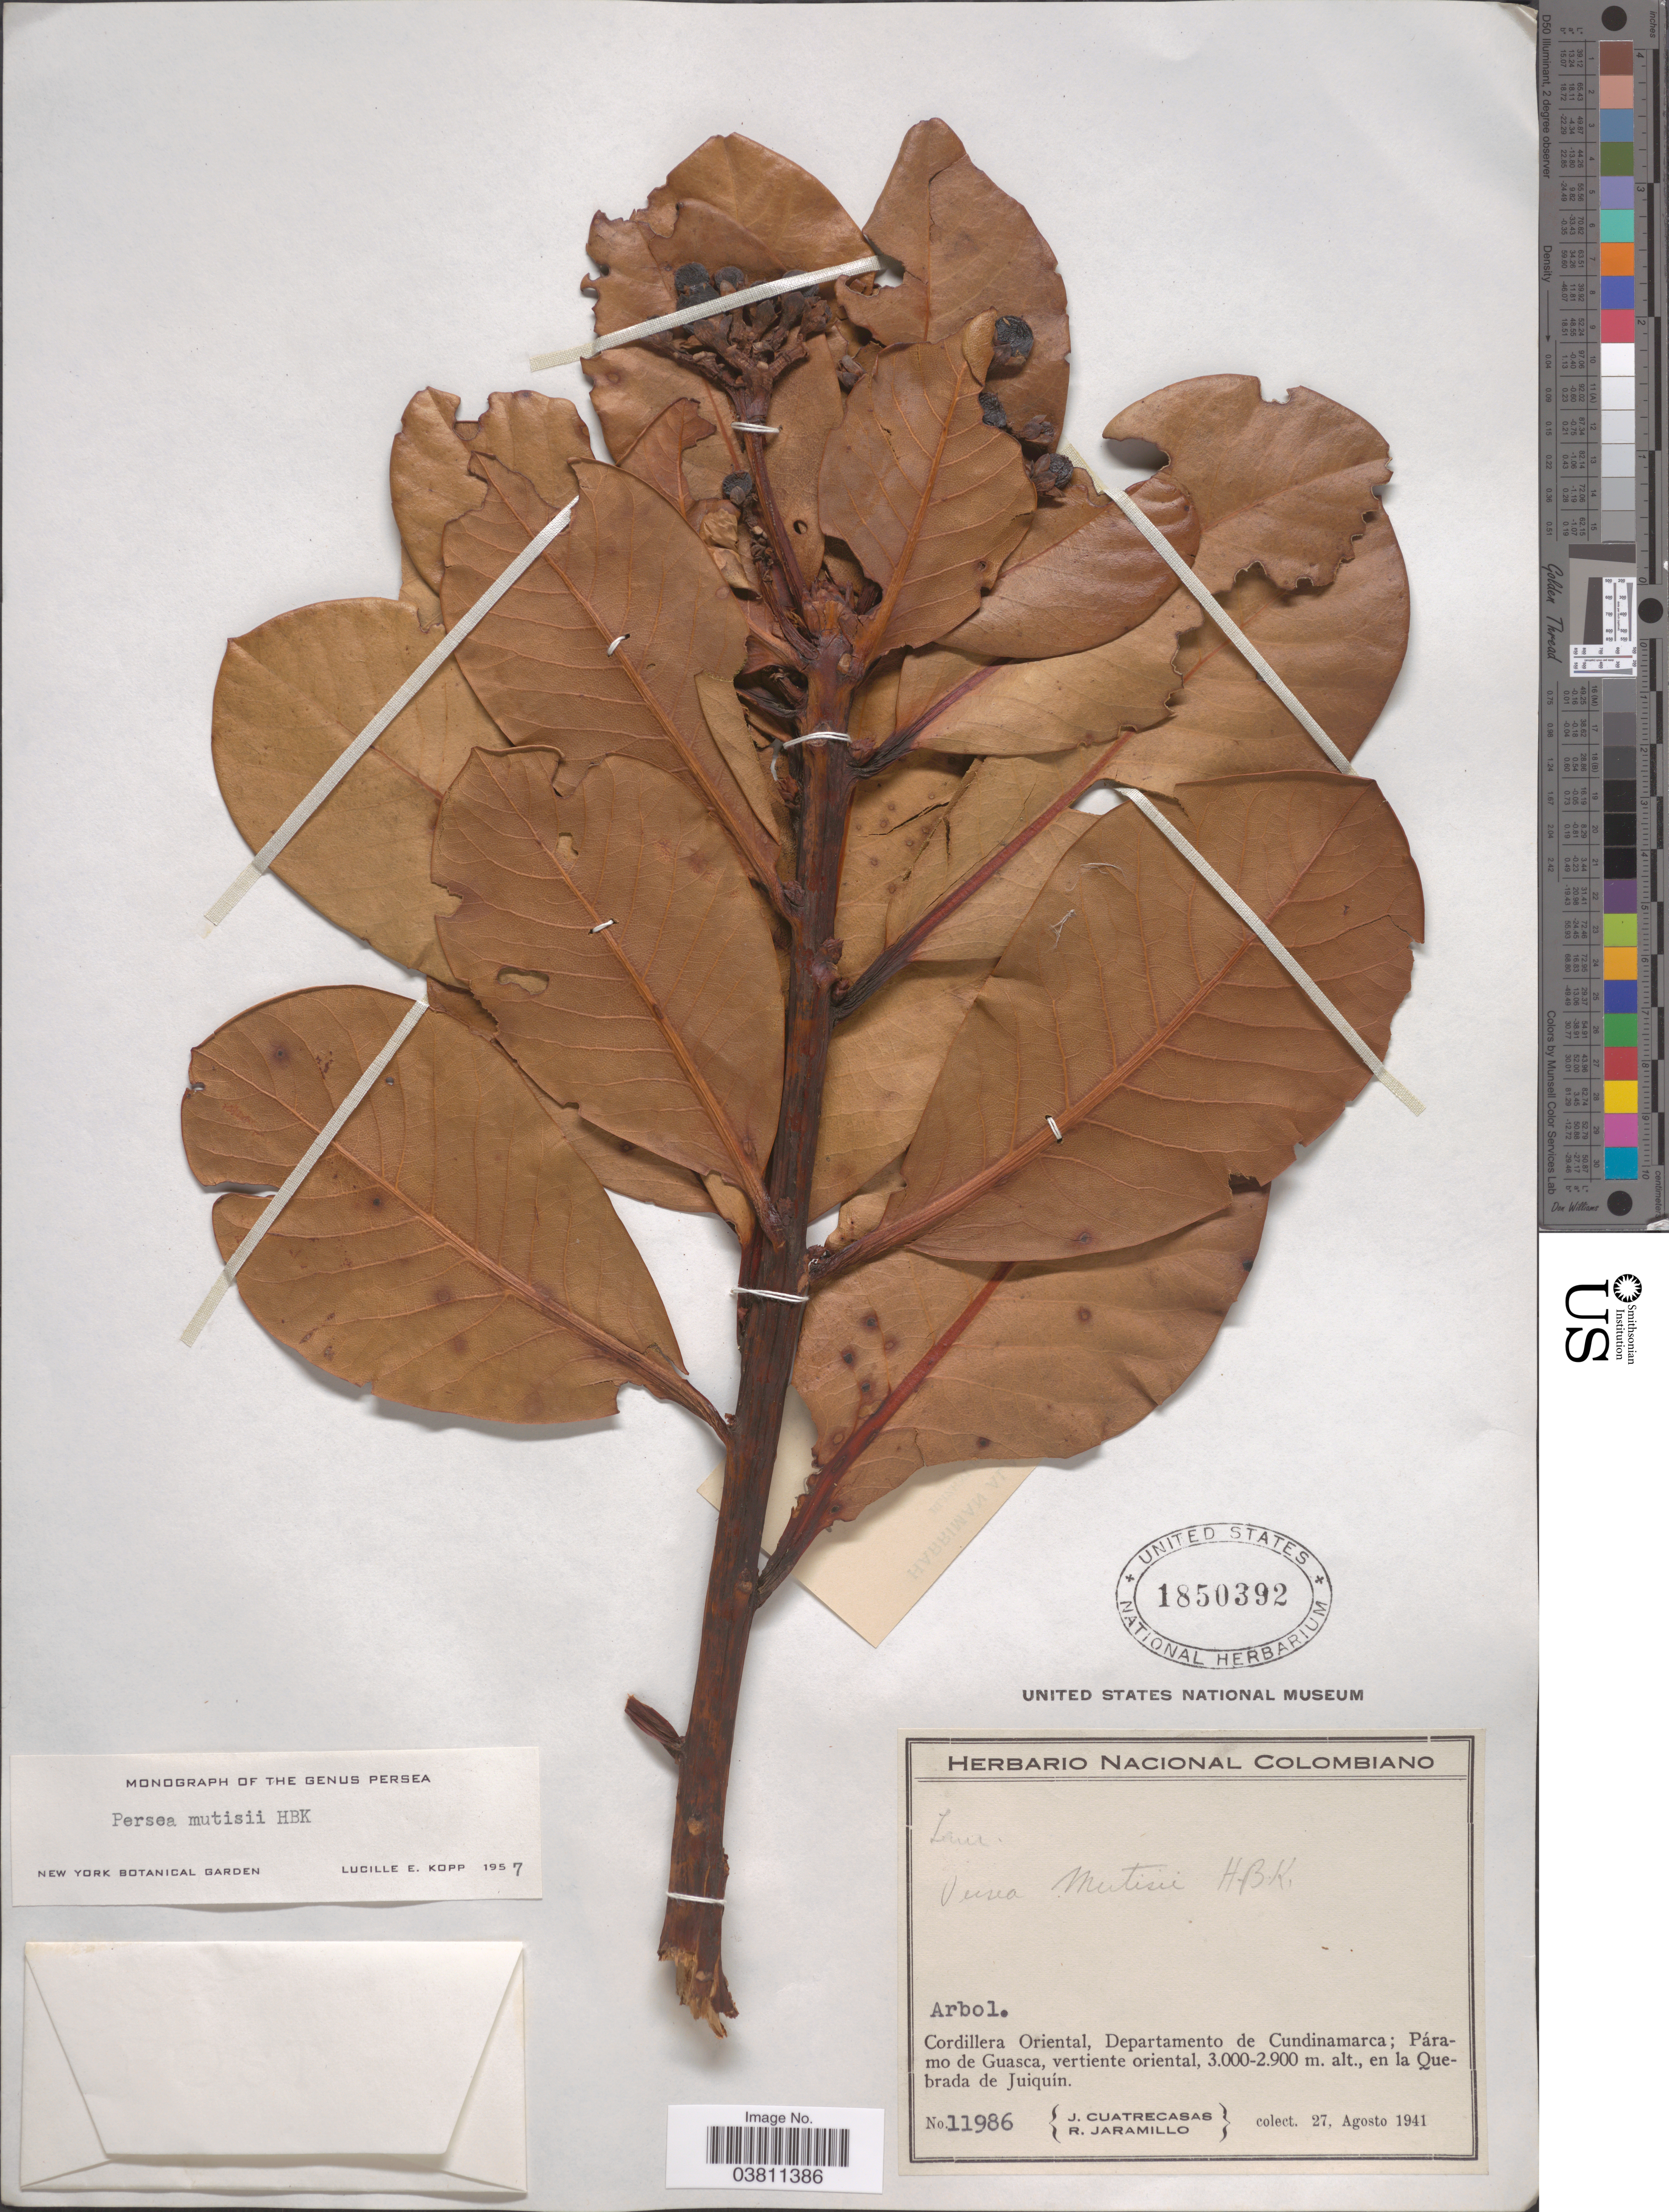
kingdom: Plantae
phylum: Tracheophyta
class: Magnoliopsida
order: Laurales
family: Lauraceae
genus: Persea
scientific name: Persea mutisii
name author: Kunth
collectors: J. Cuatrecasas & R. Jaramillo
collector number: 11986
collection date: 1941-08-27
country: Colombia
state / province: Cundinamarca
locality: Cordillera Oriental, Departamento de Cundinamarca; Páramo de Guasca, vertiente oriental, en la Quebrada de Juiquín.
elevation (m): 2900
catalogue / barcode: US 1850392